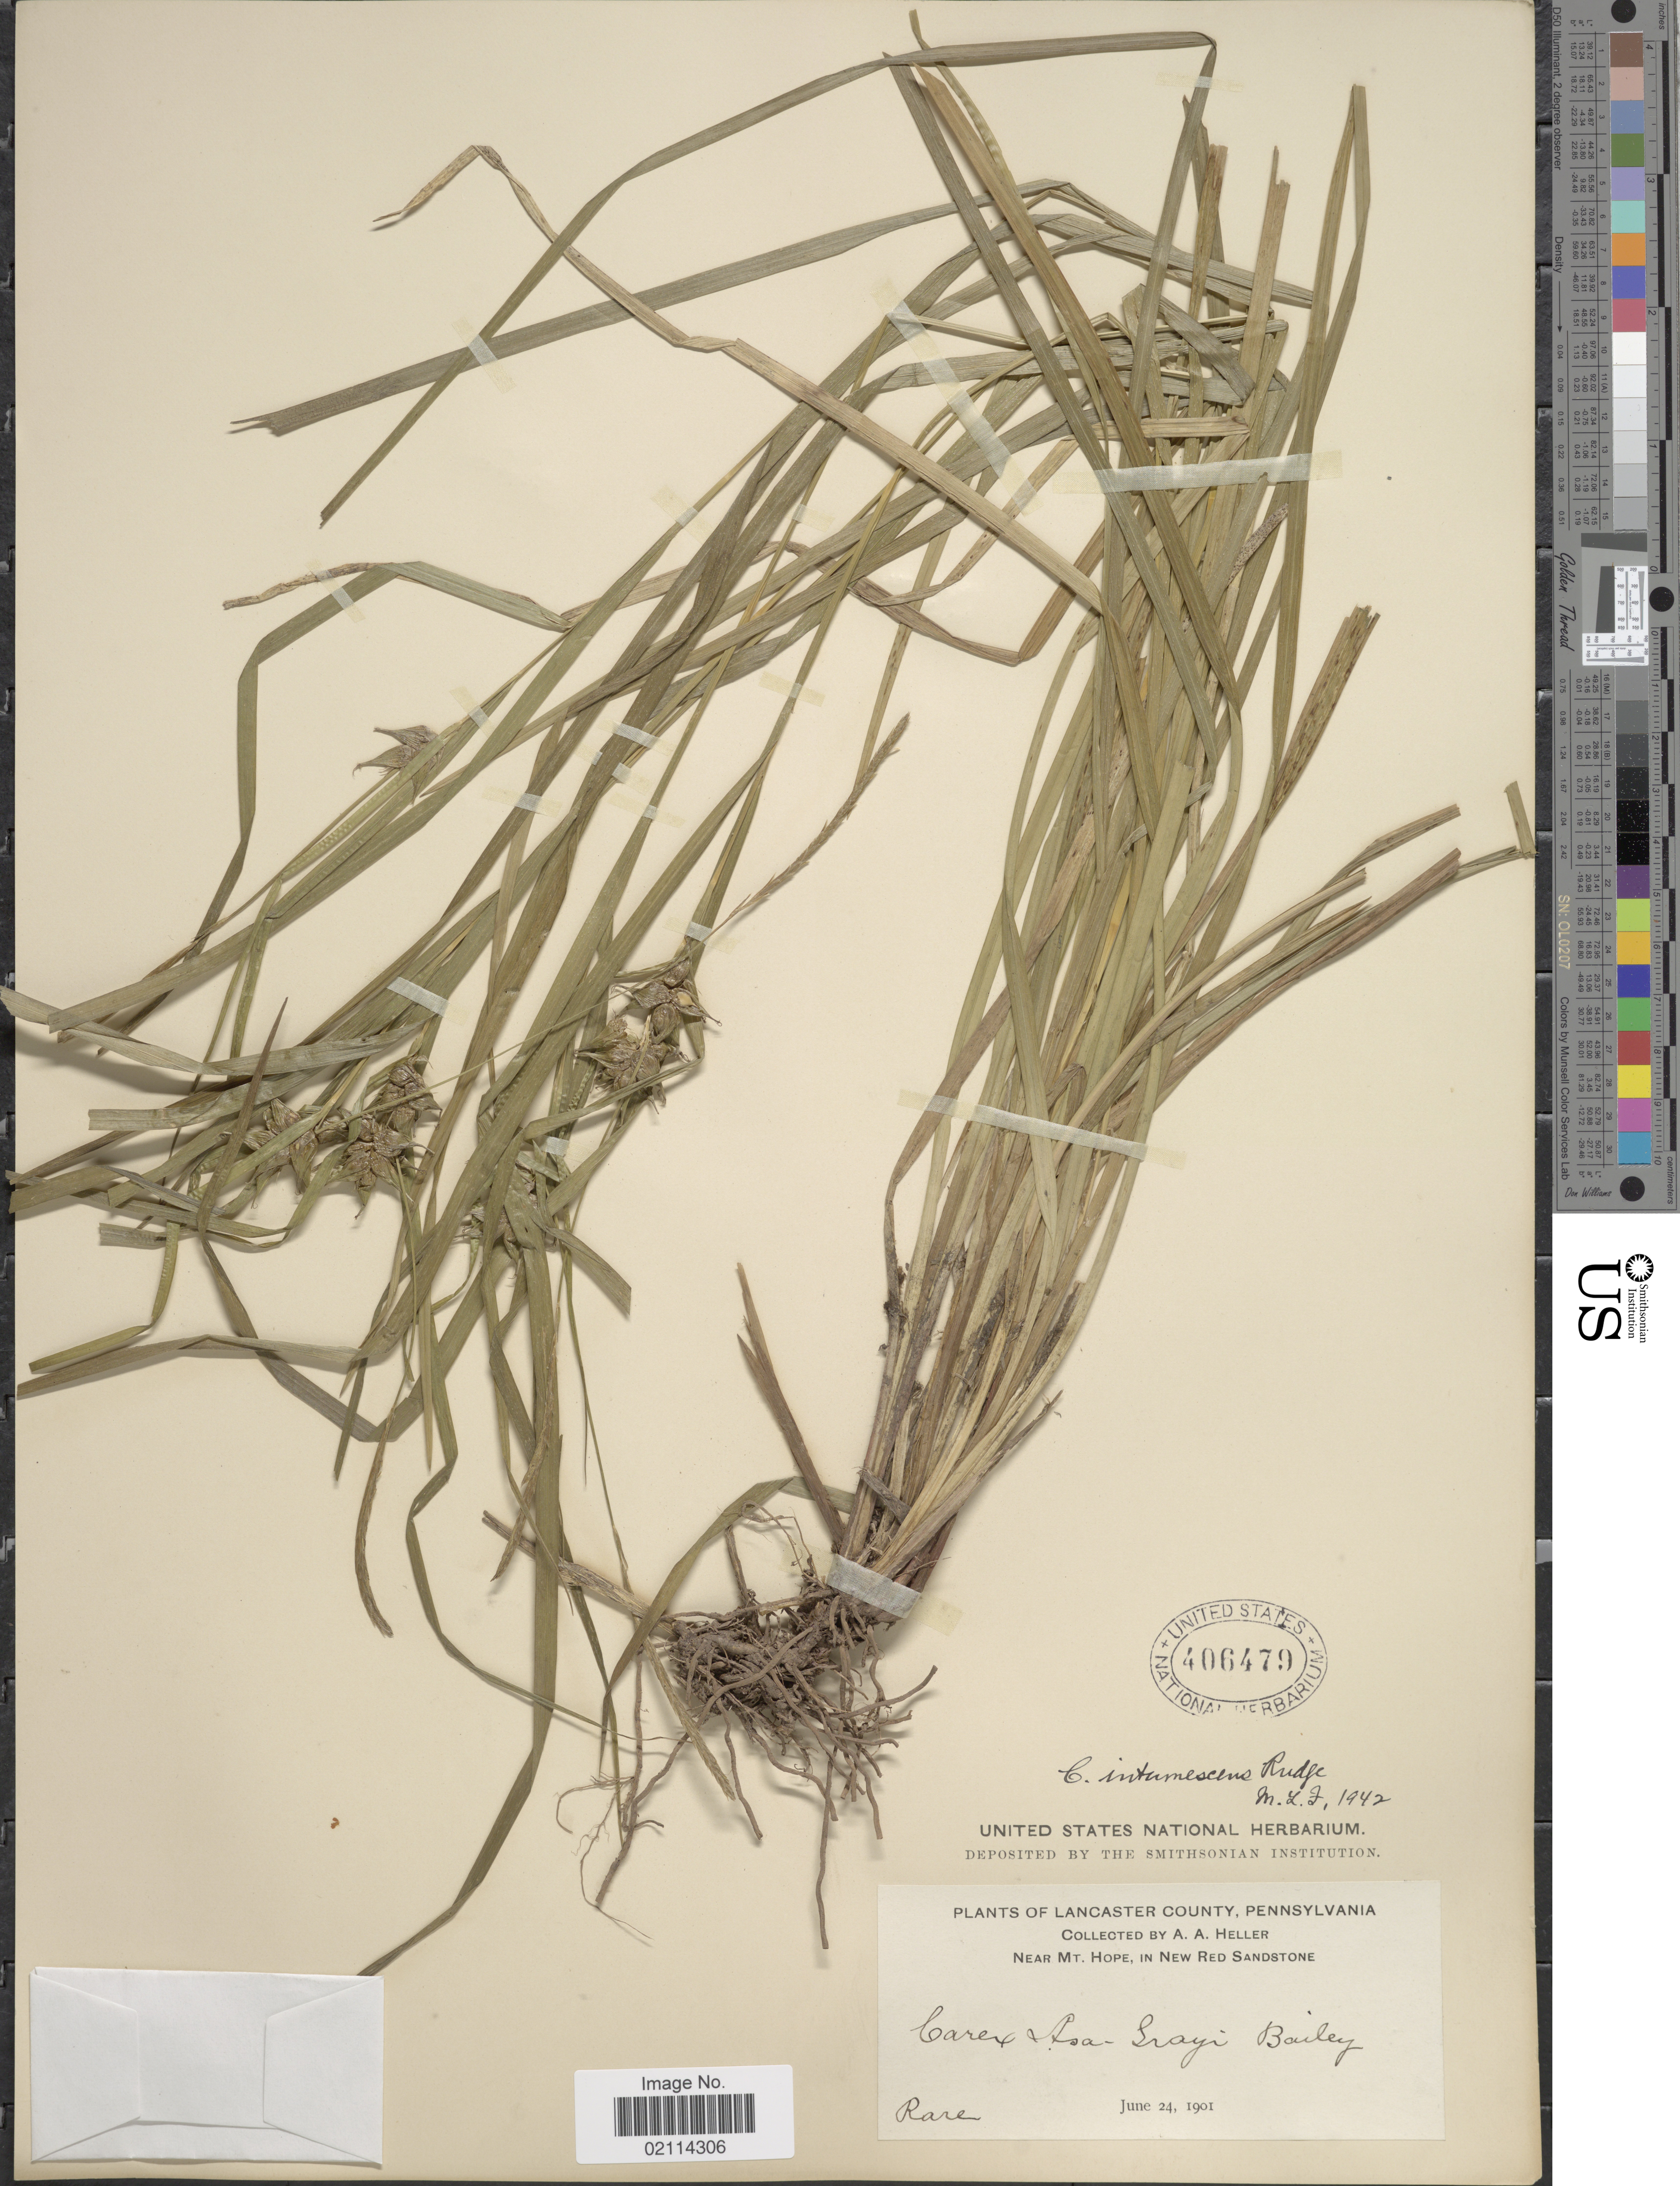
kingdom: Plantae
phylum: Tracheophyta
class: Liliopsida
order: Poales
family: Cyperaceae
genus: Carex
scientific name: Carex intumescens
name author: Rudge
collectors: A. A. Heller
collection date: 1901-06-24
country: United States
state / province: Pennsylvania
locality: Lancaster County, near Mt. Hope, in New Red Sandstone.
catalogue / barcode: US 406479